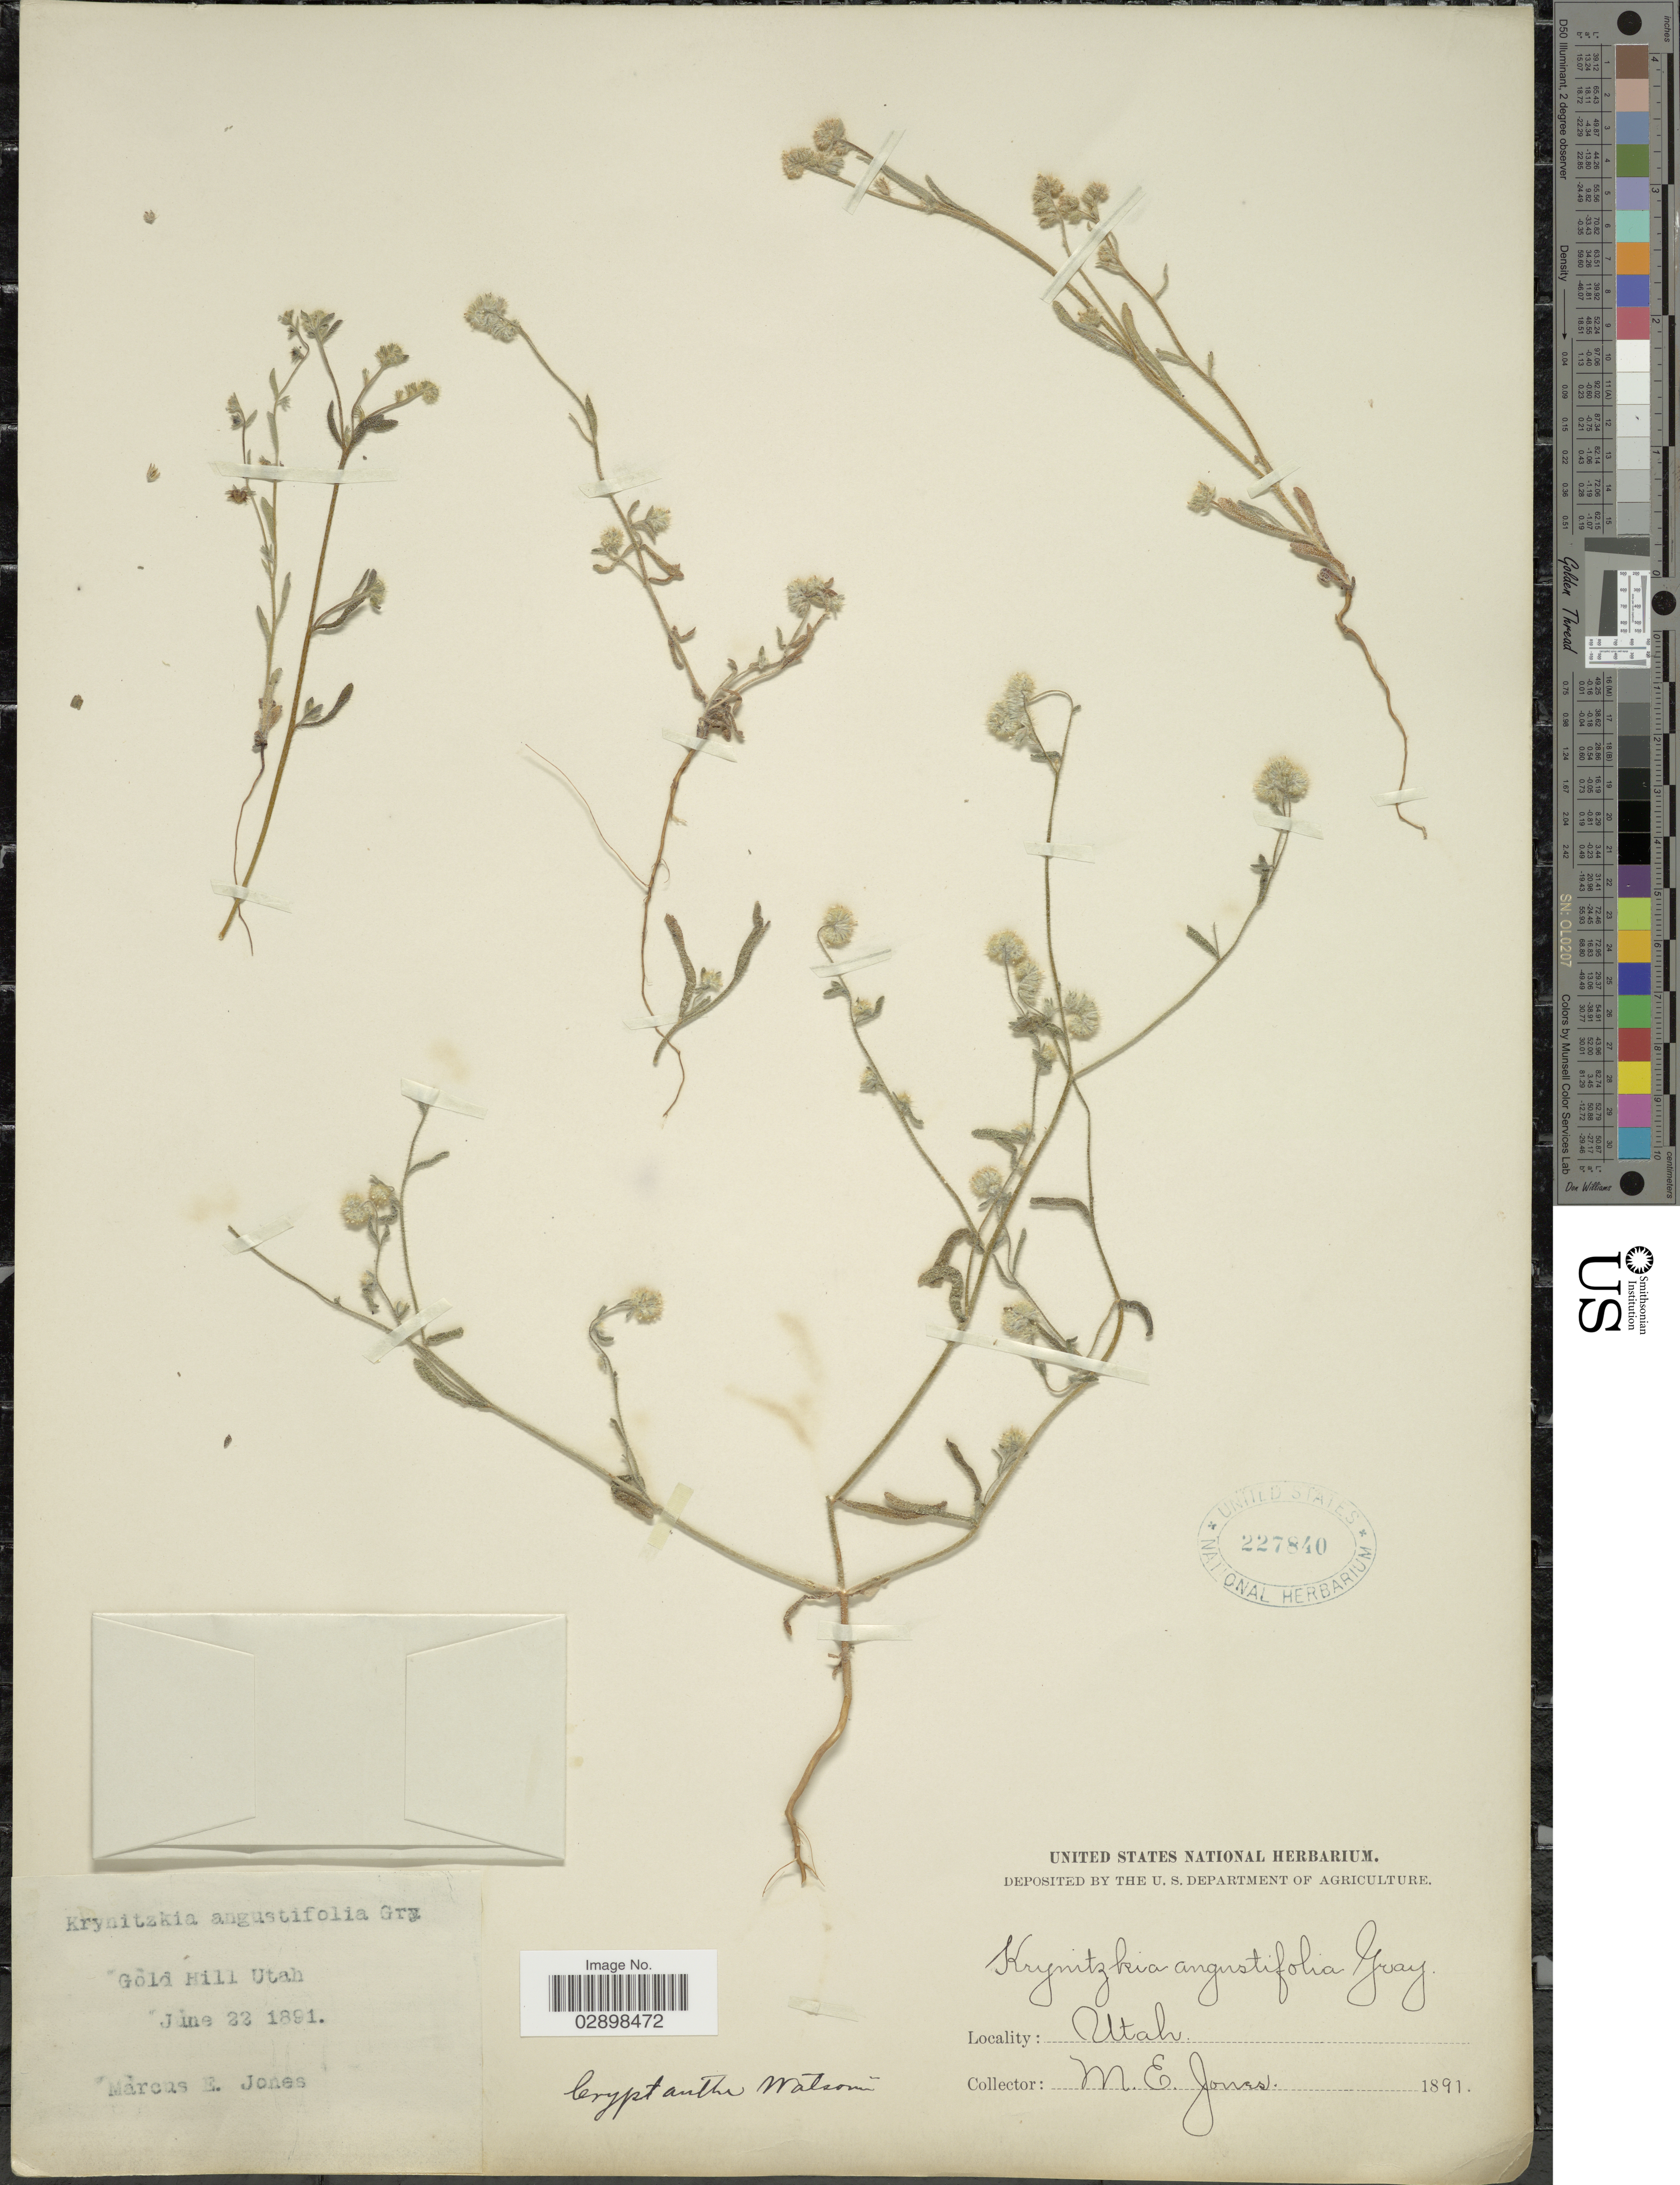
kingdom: Plantae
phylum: Tracheophyta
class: Magnoliopsida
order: Boraginales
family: Boraginaceae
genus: Cryptantha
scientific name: Cryptantha watsonii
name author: (A. Gray) Greene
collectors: M. E. Jones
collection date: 1891-06-22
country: United States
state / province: Utah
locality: Gold Hill Utah.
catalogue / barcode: US 227840